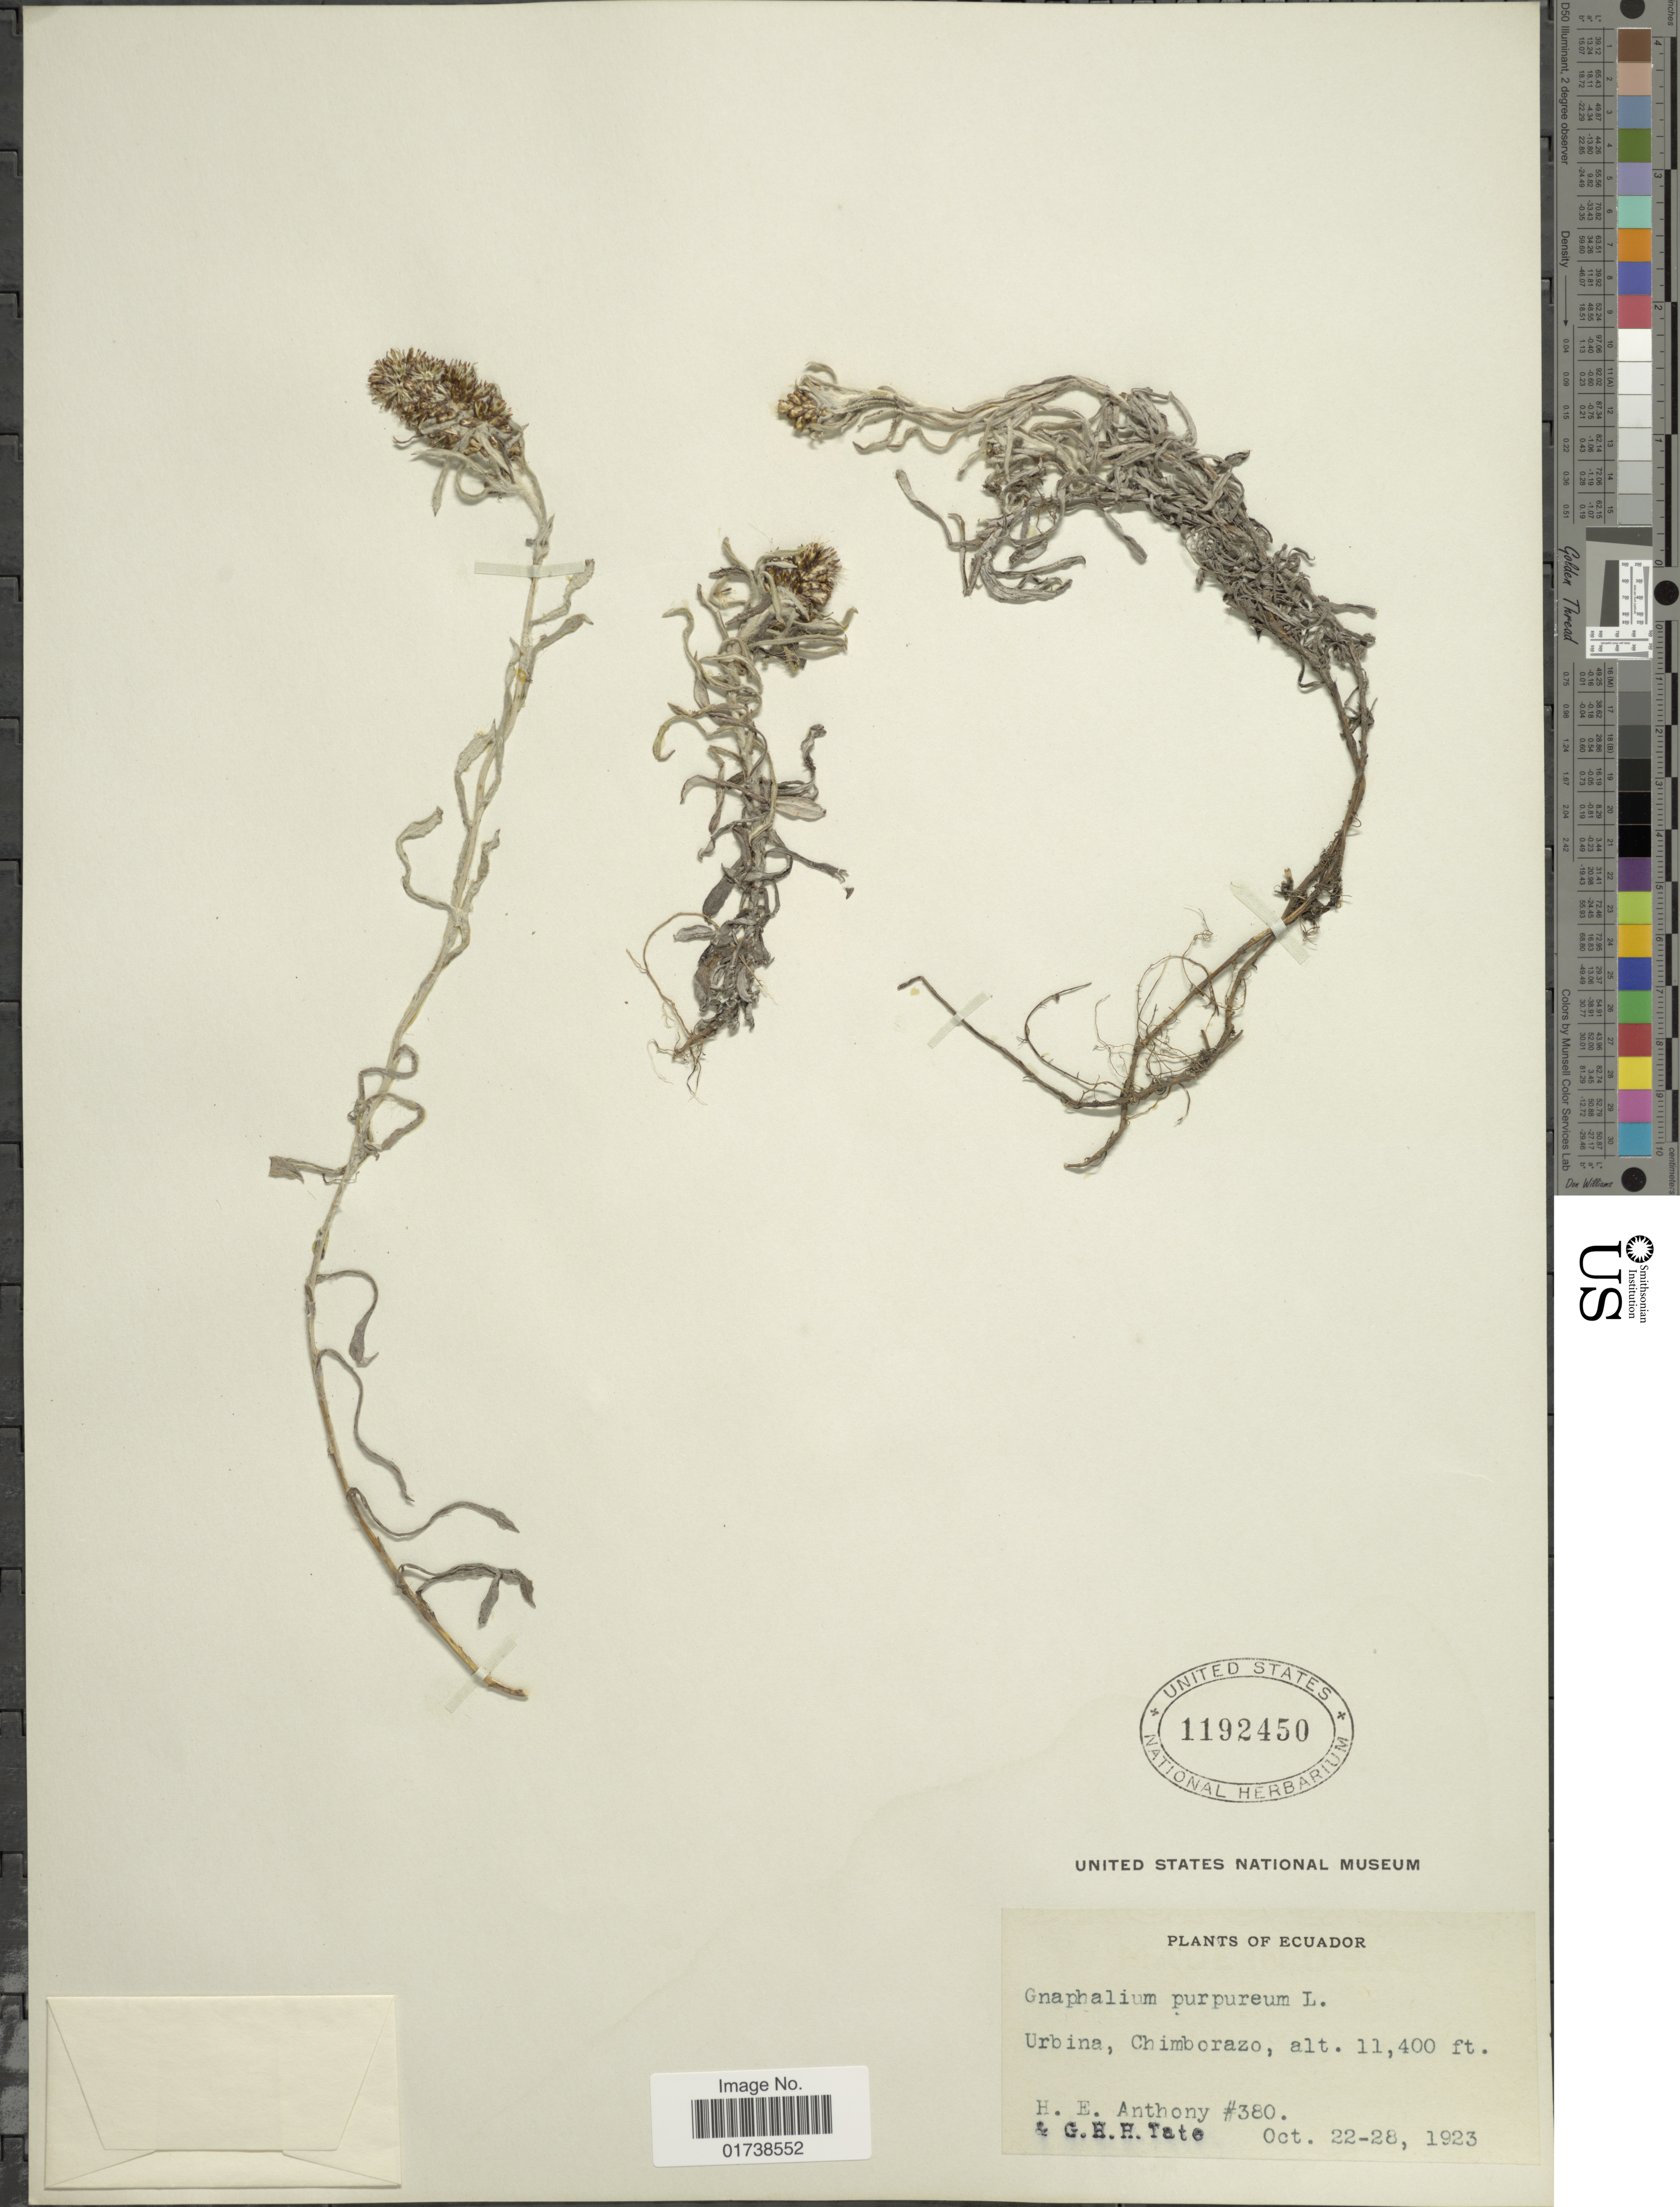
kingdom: Plantae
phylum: Tracheophyta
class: Magnoliopsida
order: Asterales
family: Asteraceae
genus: Gamochaeta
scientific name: Gamochaeta purpurea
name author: (L.) Cabrera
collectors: H. E. Anthony & G. H. H.Tate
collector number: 380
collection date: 1923-10-22/1923-10-28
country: Ecuador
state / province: Chimborazo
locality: Urbina, Chimborazo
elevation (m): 3475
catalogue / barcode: US 1192450